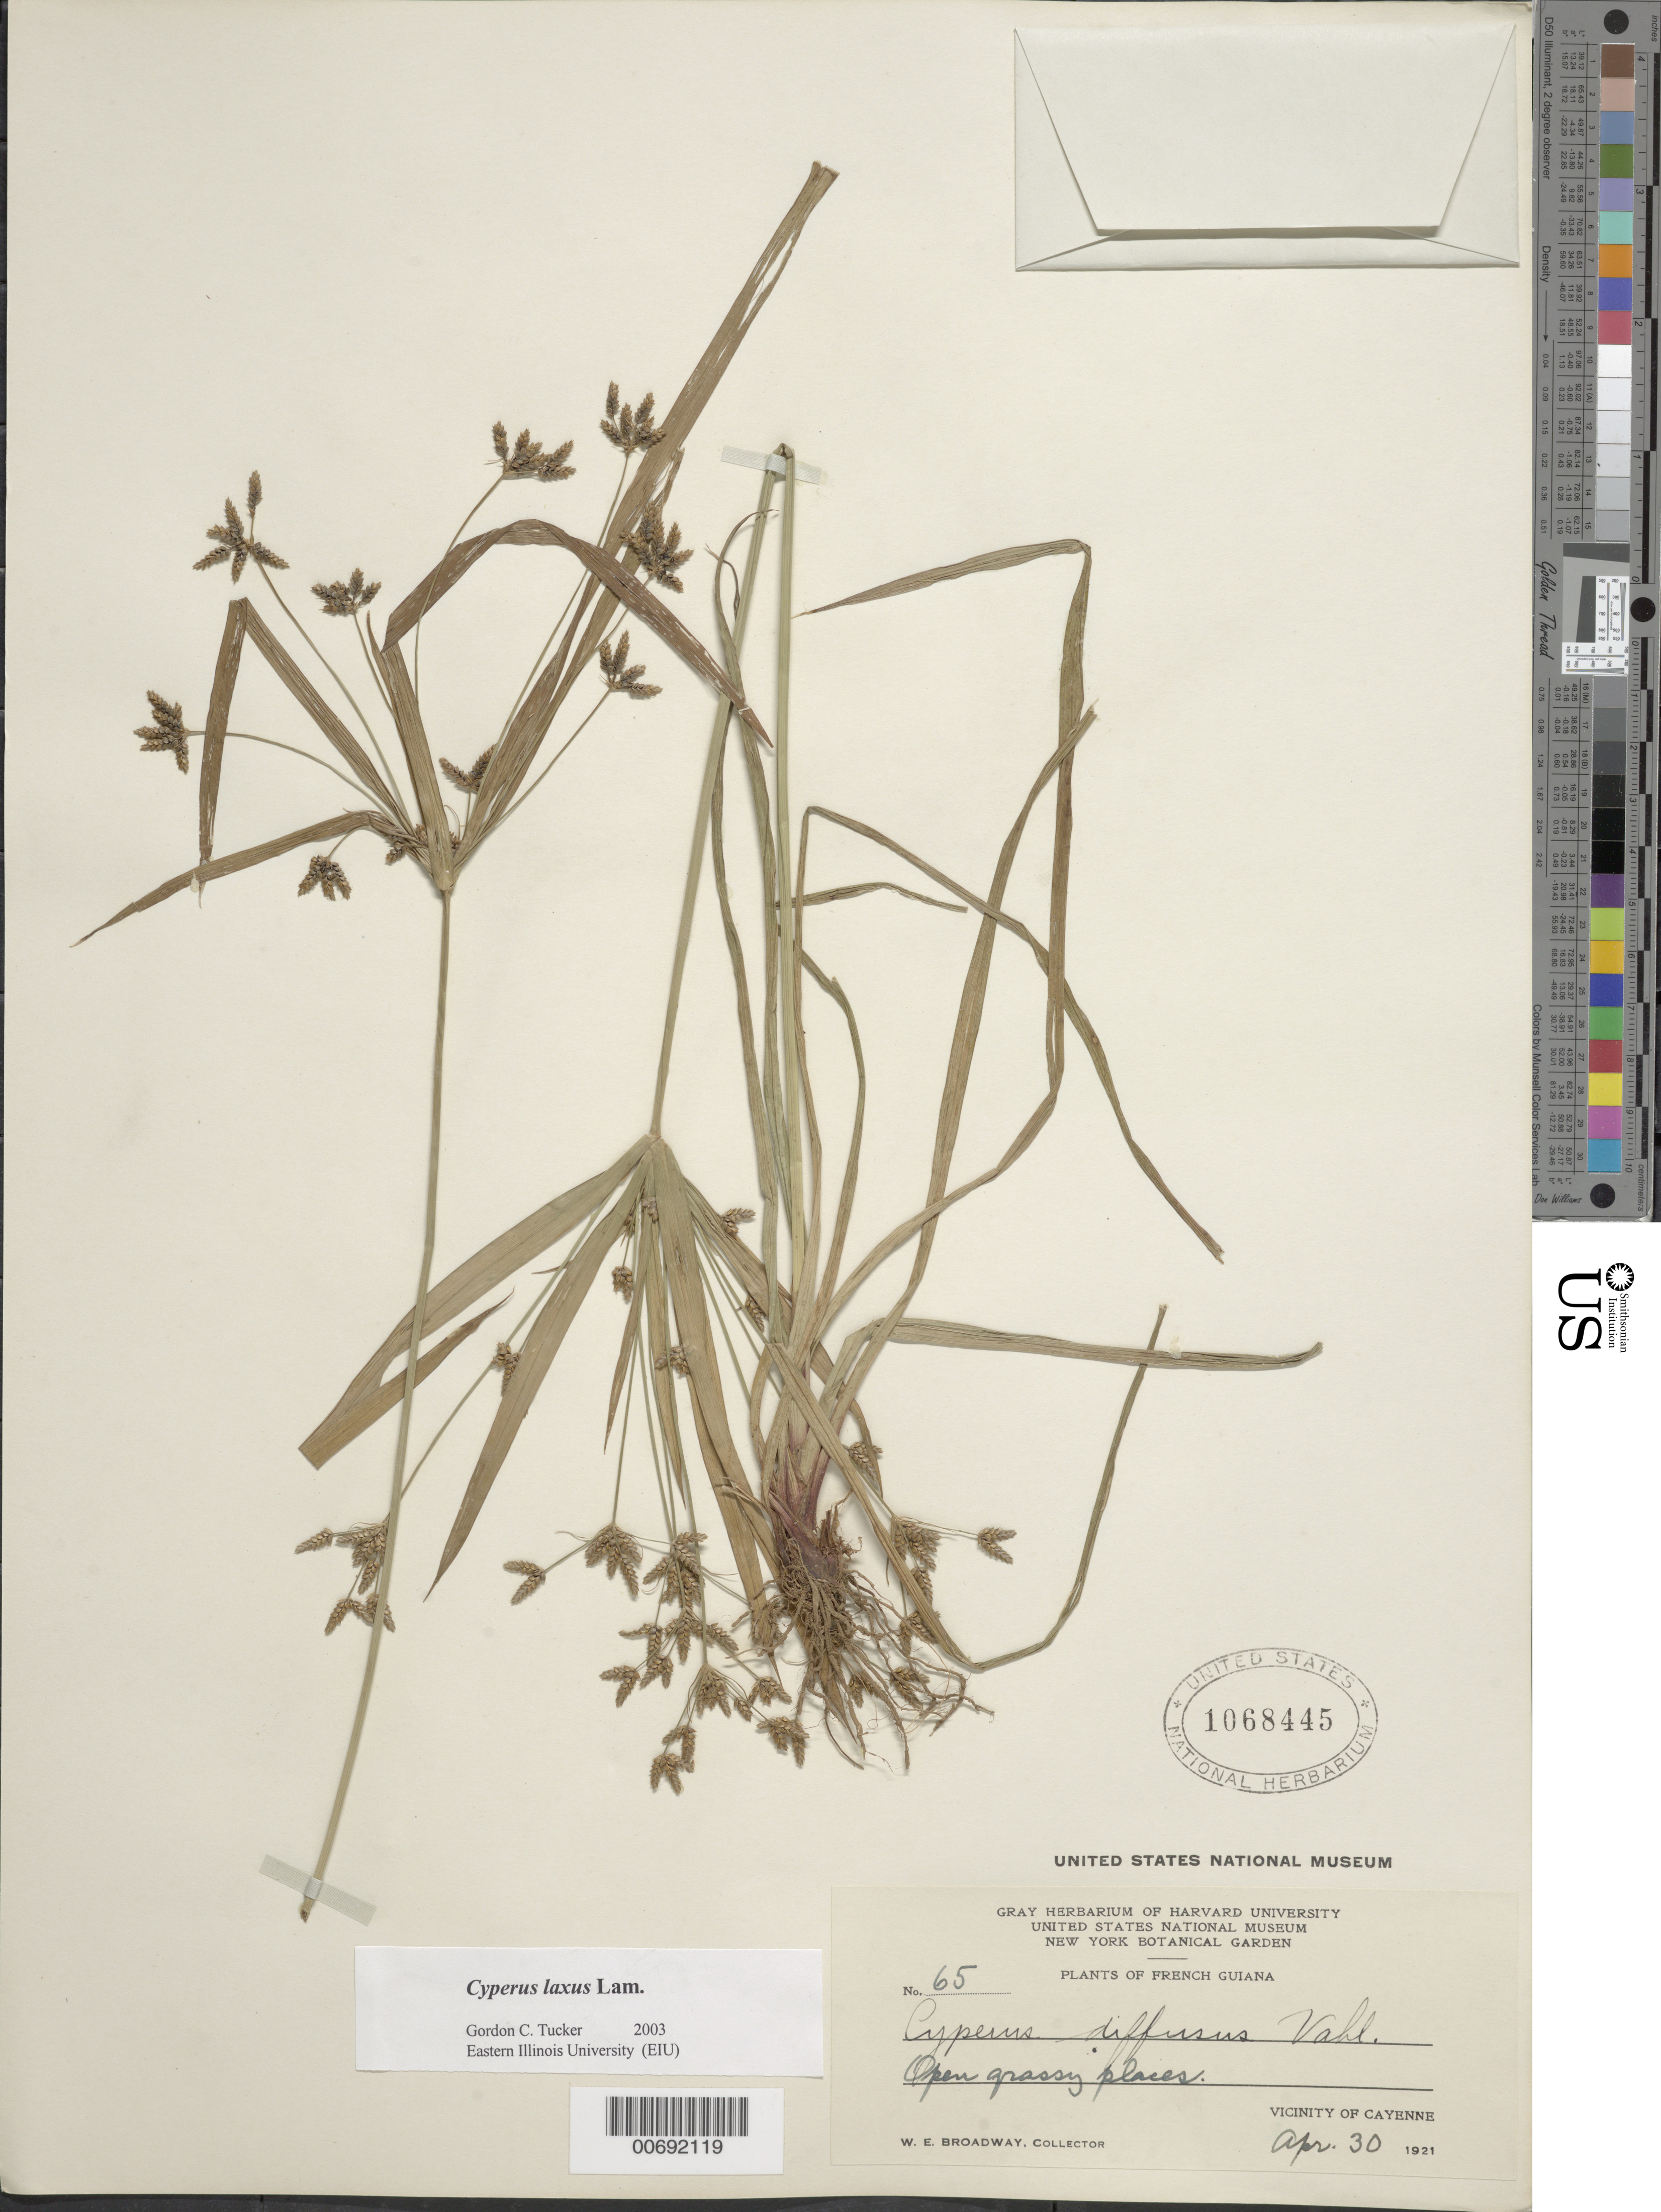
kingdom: Plantae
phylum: Tracheophyta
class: Liliopsida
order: Poales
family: Cyperaceae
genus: Cyperus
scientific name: Cyperus laxus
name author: Lam.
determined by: Tucker, G. C.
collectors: W. E. Broadway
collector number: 65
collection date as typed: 30-Apr-21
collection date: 1921-04-30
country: French Guiana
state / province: Cayenne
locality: Cayenne, vic.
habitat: Open grassy places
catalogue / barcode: US 1068445